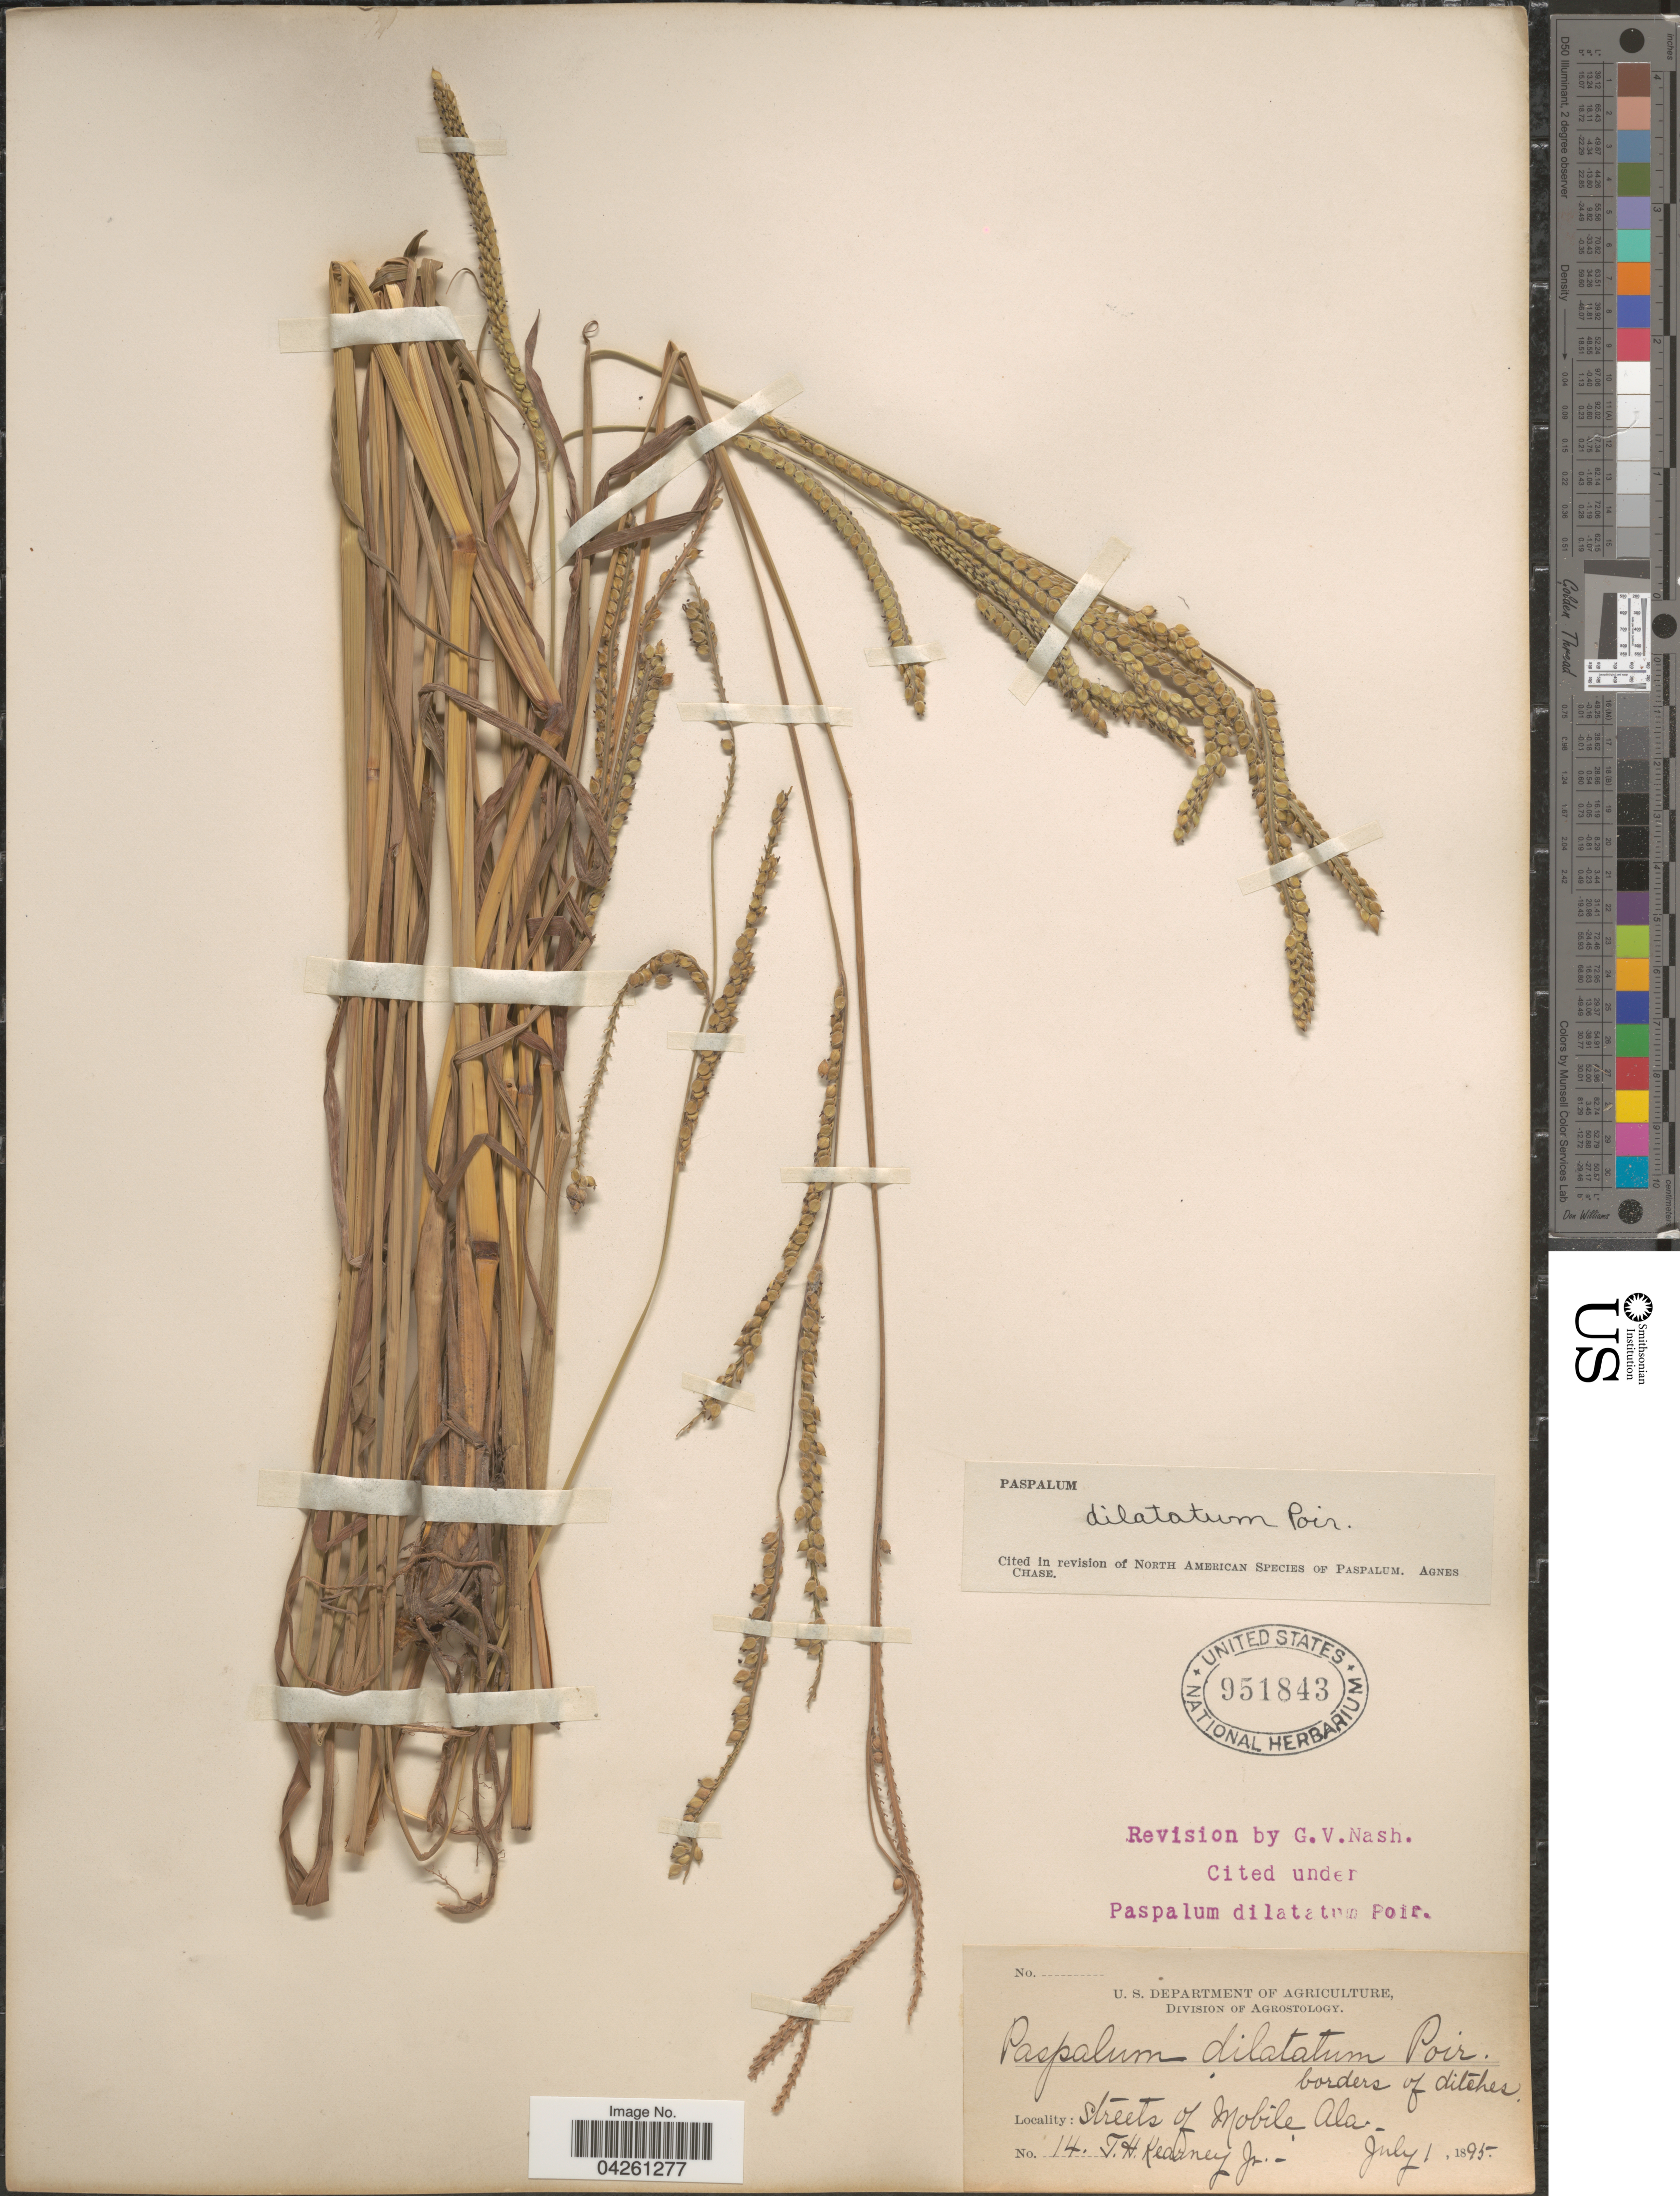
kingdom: Plantae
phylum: Tracheophyta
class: Liliopsida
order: Poales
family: Poaceae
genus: Paspalum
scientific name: Paspalum dilatatum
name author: Poir.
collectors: T. H. Kearney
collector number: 14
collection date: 1895-07-01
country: United States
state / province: Alabama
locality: Borders of ditches. Streets of Mobile.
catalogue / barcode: US 951843